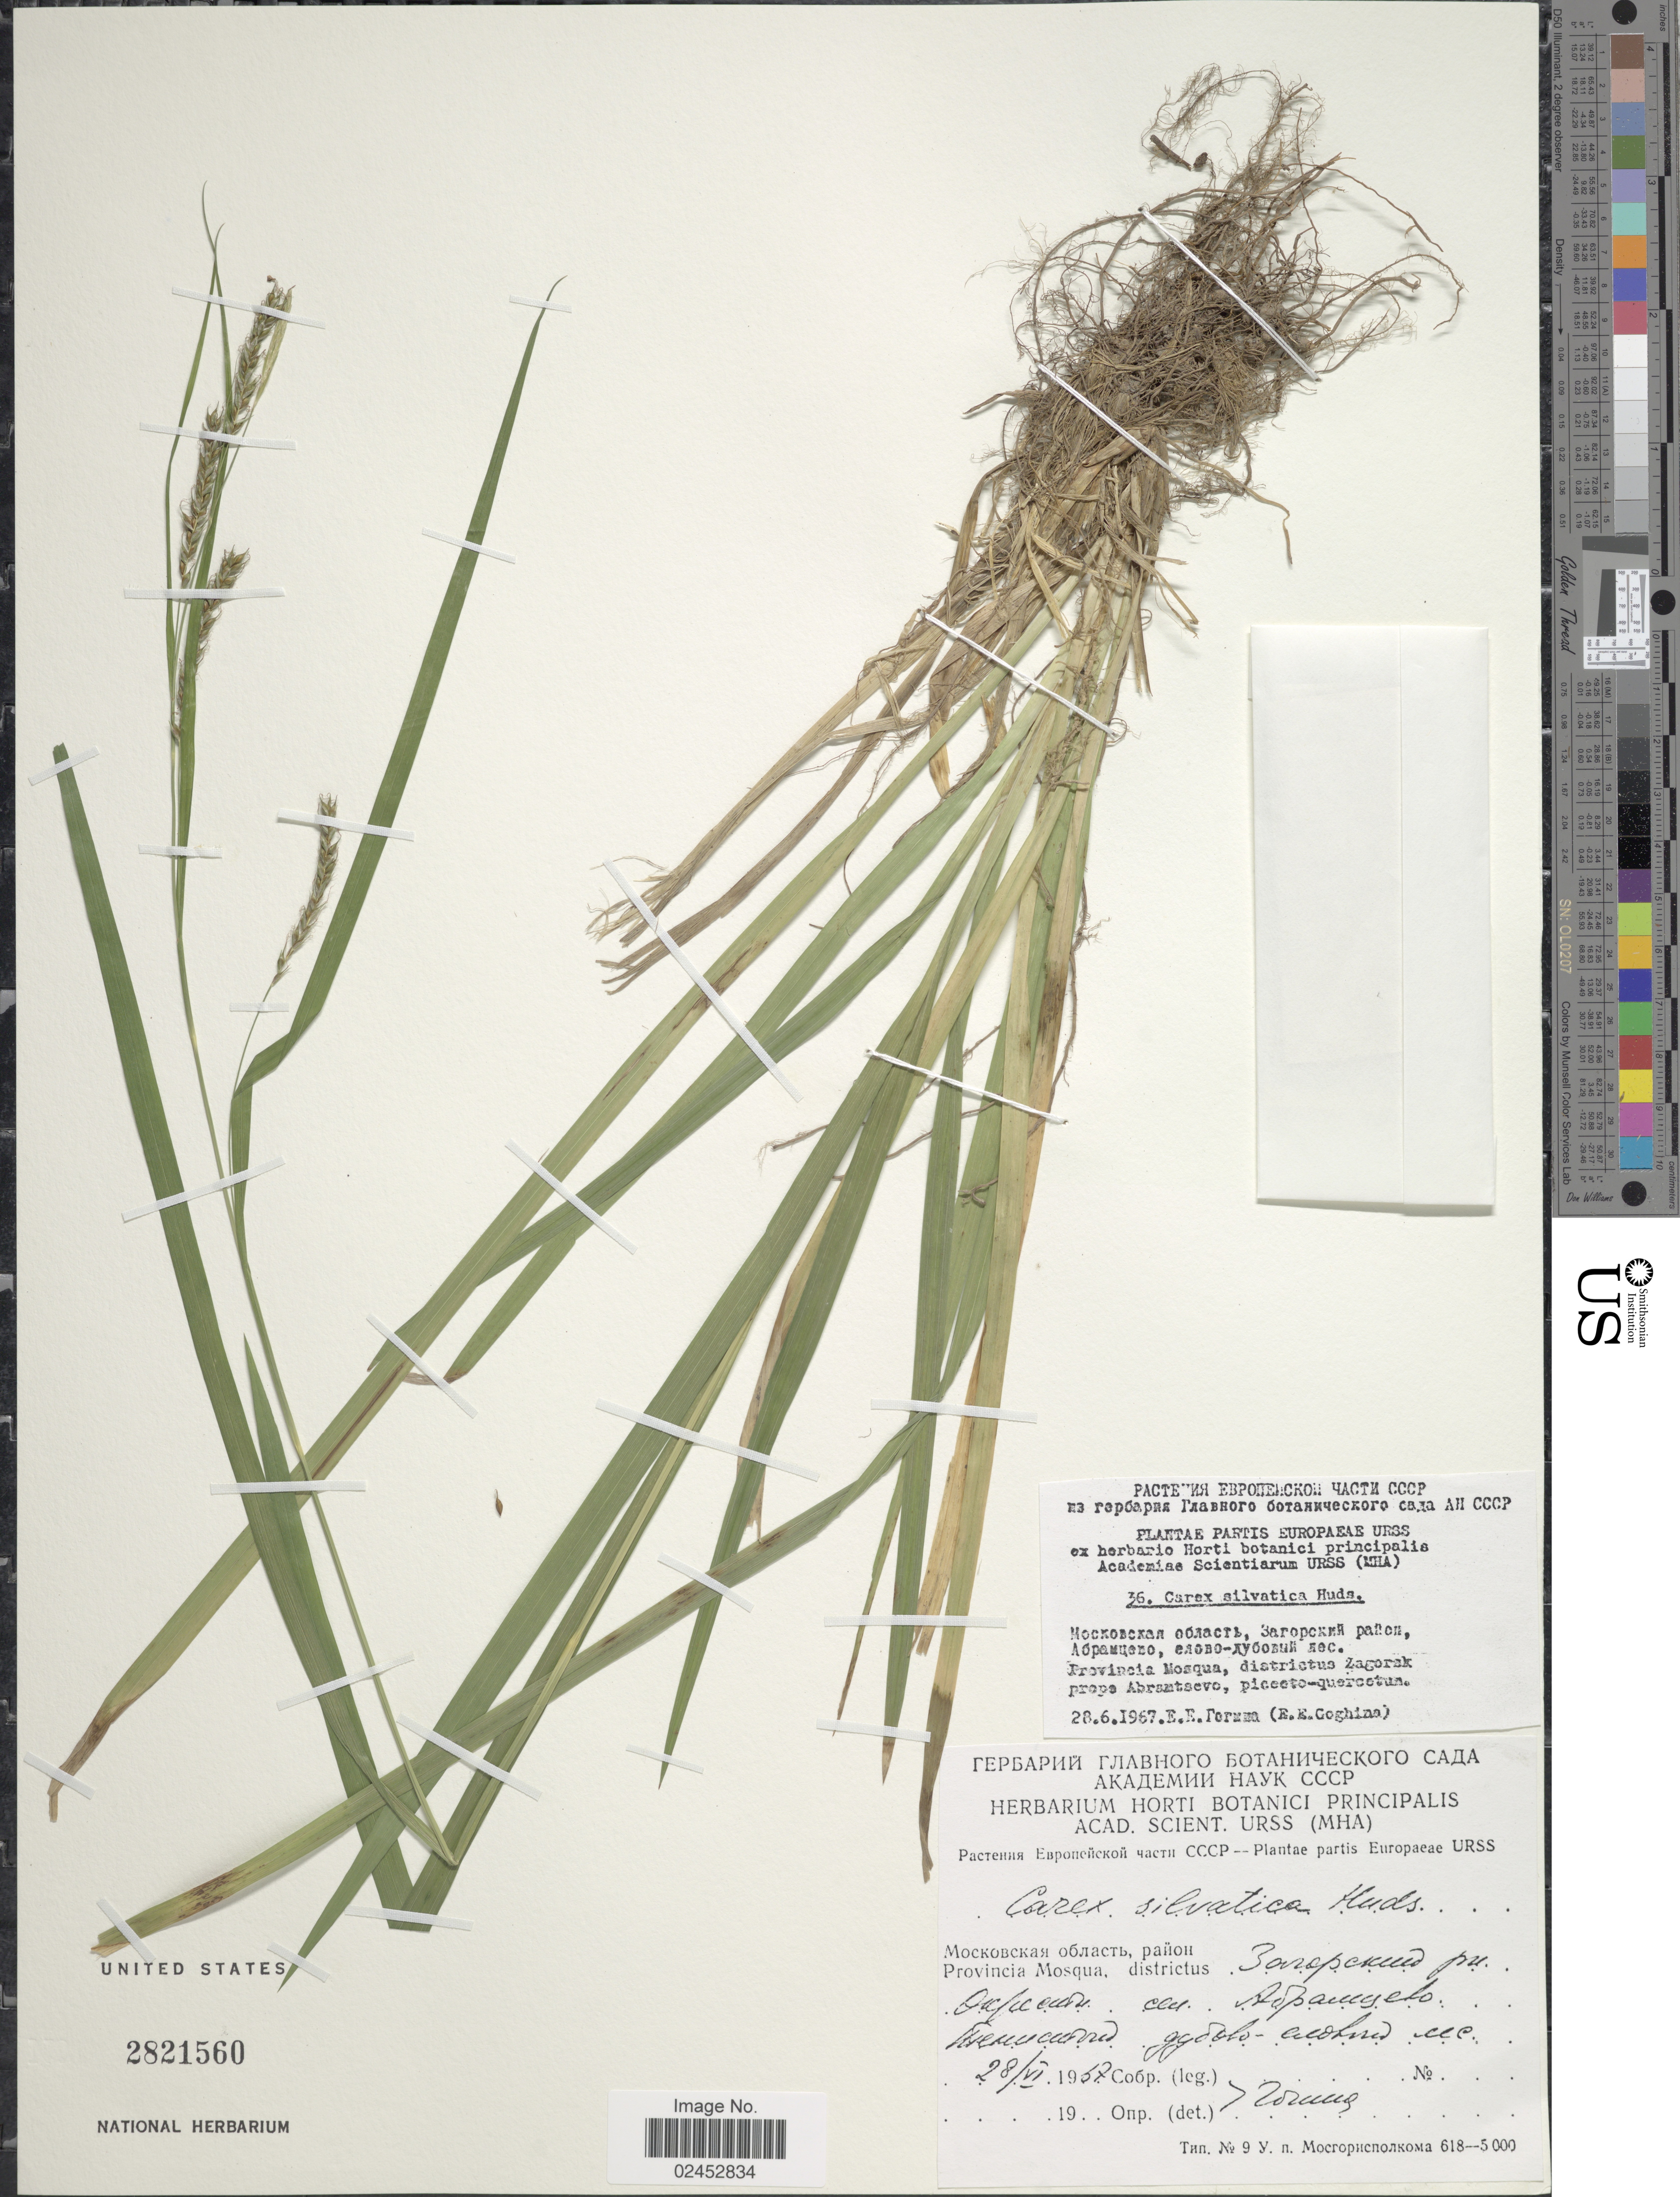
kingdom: Plantae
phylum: Tracheophyta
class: Liliopsida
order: Poales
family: Cyperaceae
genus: Carex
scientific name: Carex sylvatica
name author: Huds.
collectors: E. Goghina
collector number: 36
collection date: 1967-06-28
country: Russian Federation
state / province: Moscow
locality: Provincia Mosqua, districtus Zagorak prope Abramtsevo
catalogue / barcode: US 2821560